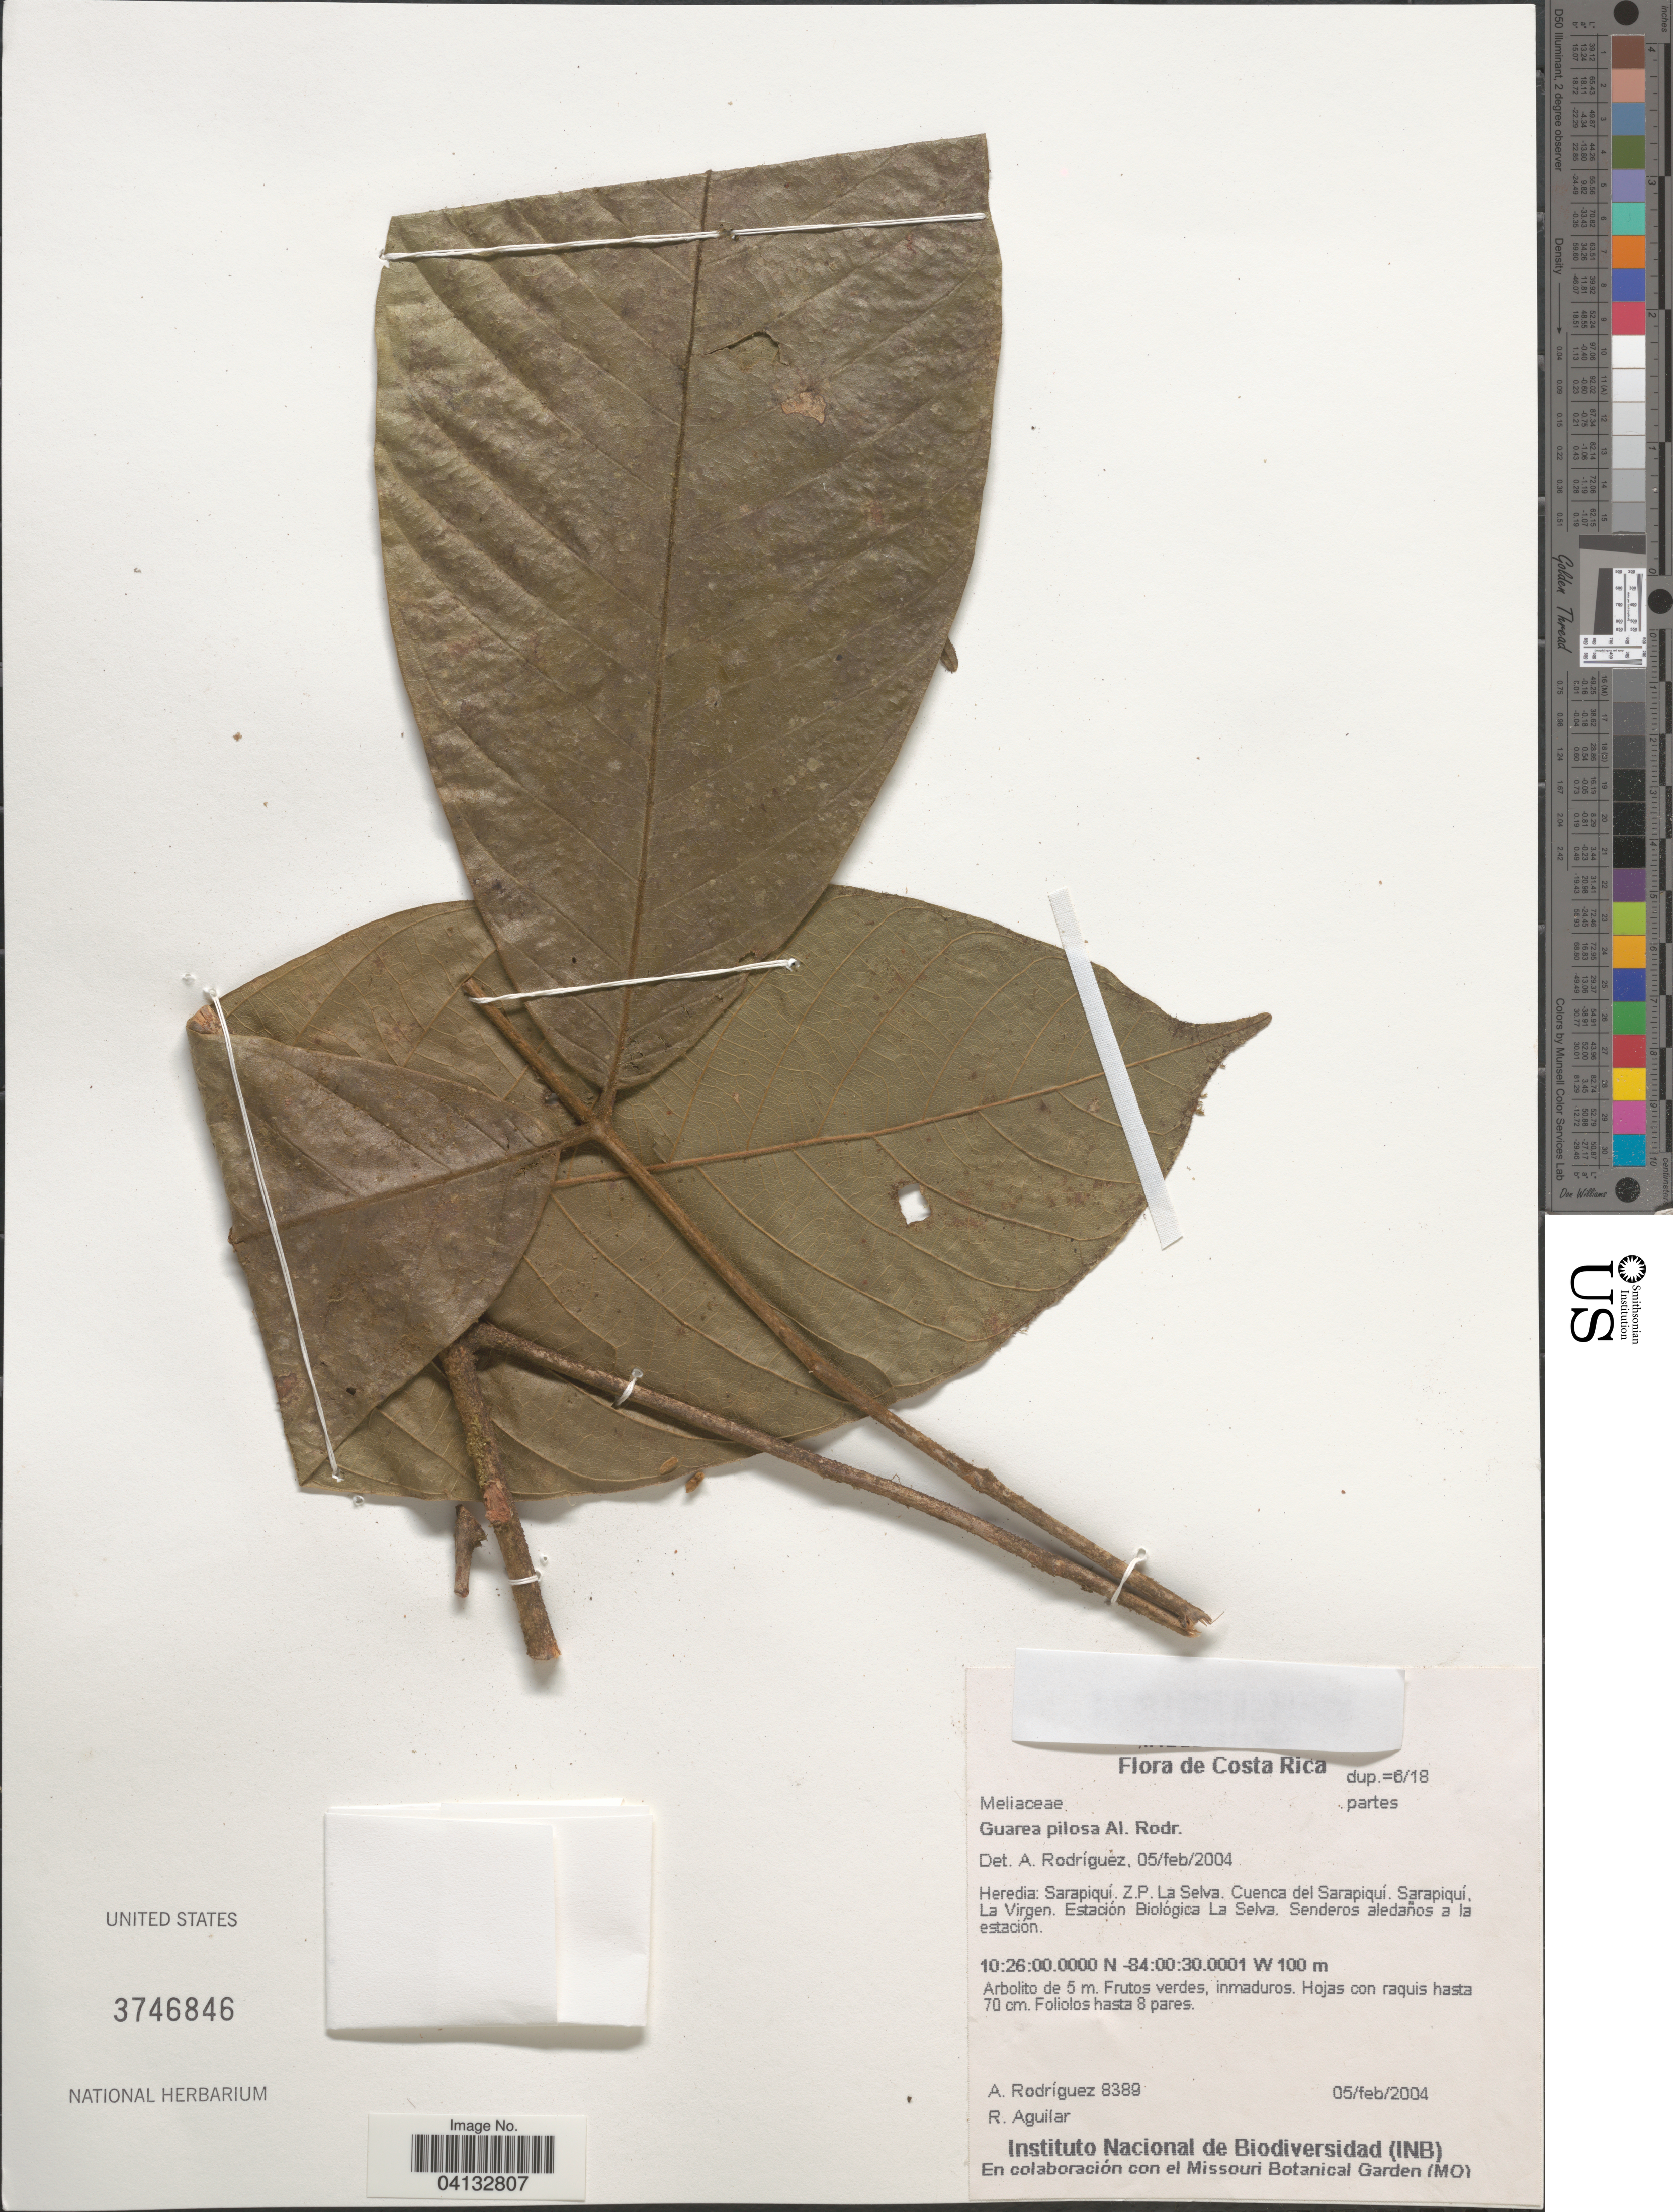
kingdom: Plantae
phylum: Tracheophyta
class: Magnoliopsida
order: Sapindales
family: Meliaceae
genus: Guarea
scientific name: Guarea pilosa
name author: Al. Rodr.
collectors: A. Rodríguez & R. Aguilar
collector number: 8389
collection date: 2004-02-05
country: Costa Rica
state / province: Heredia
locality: Sarapiquí. Z.P. La Selva. Cuenca del Sarapiquí. Sarapiquí, La Virgen. Estación Biológica La Selva. Senderos aledaños a la estación.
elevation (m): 100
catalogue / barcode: US 3746846